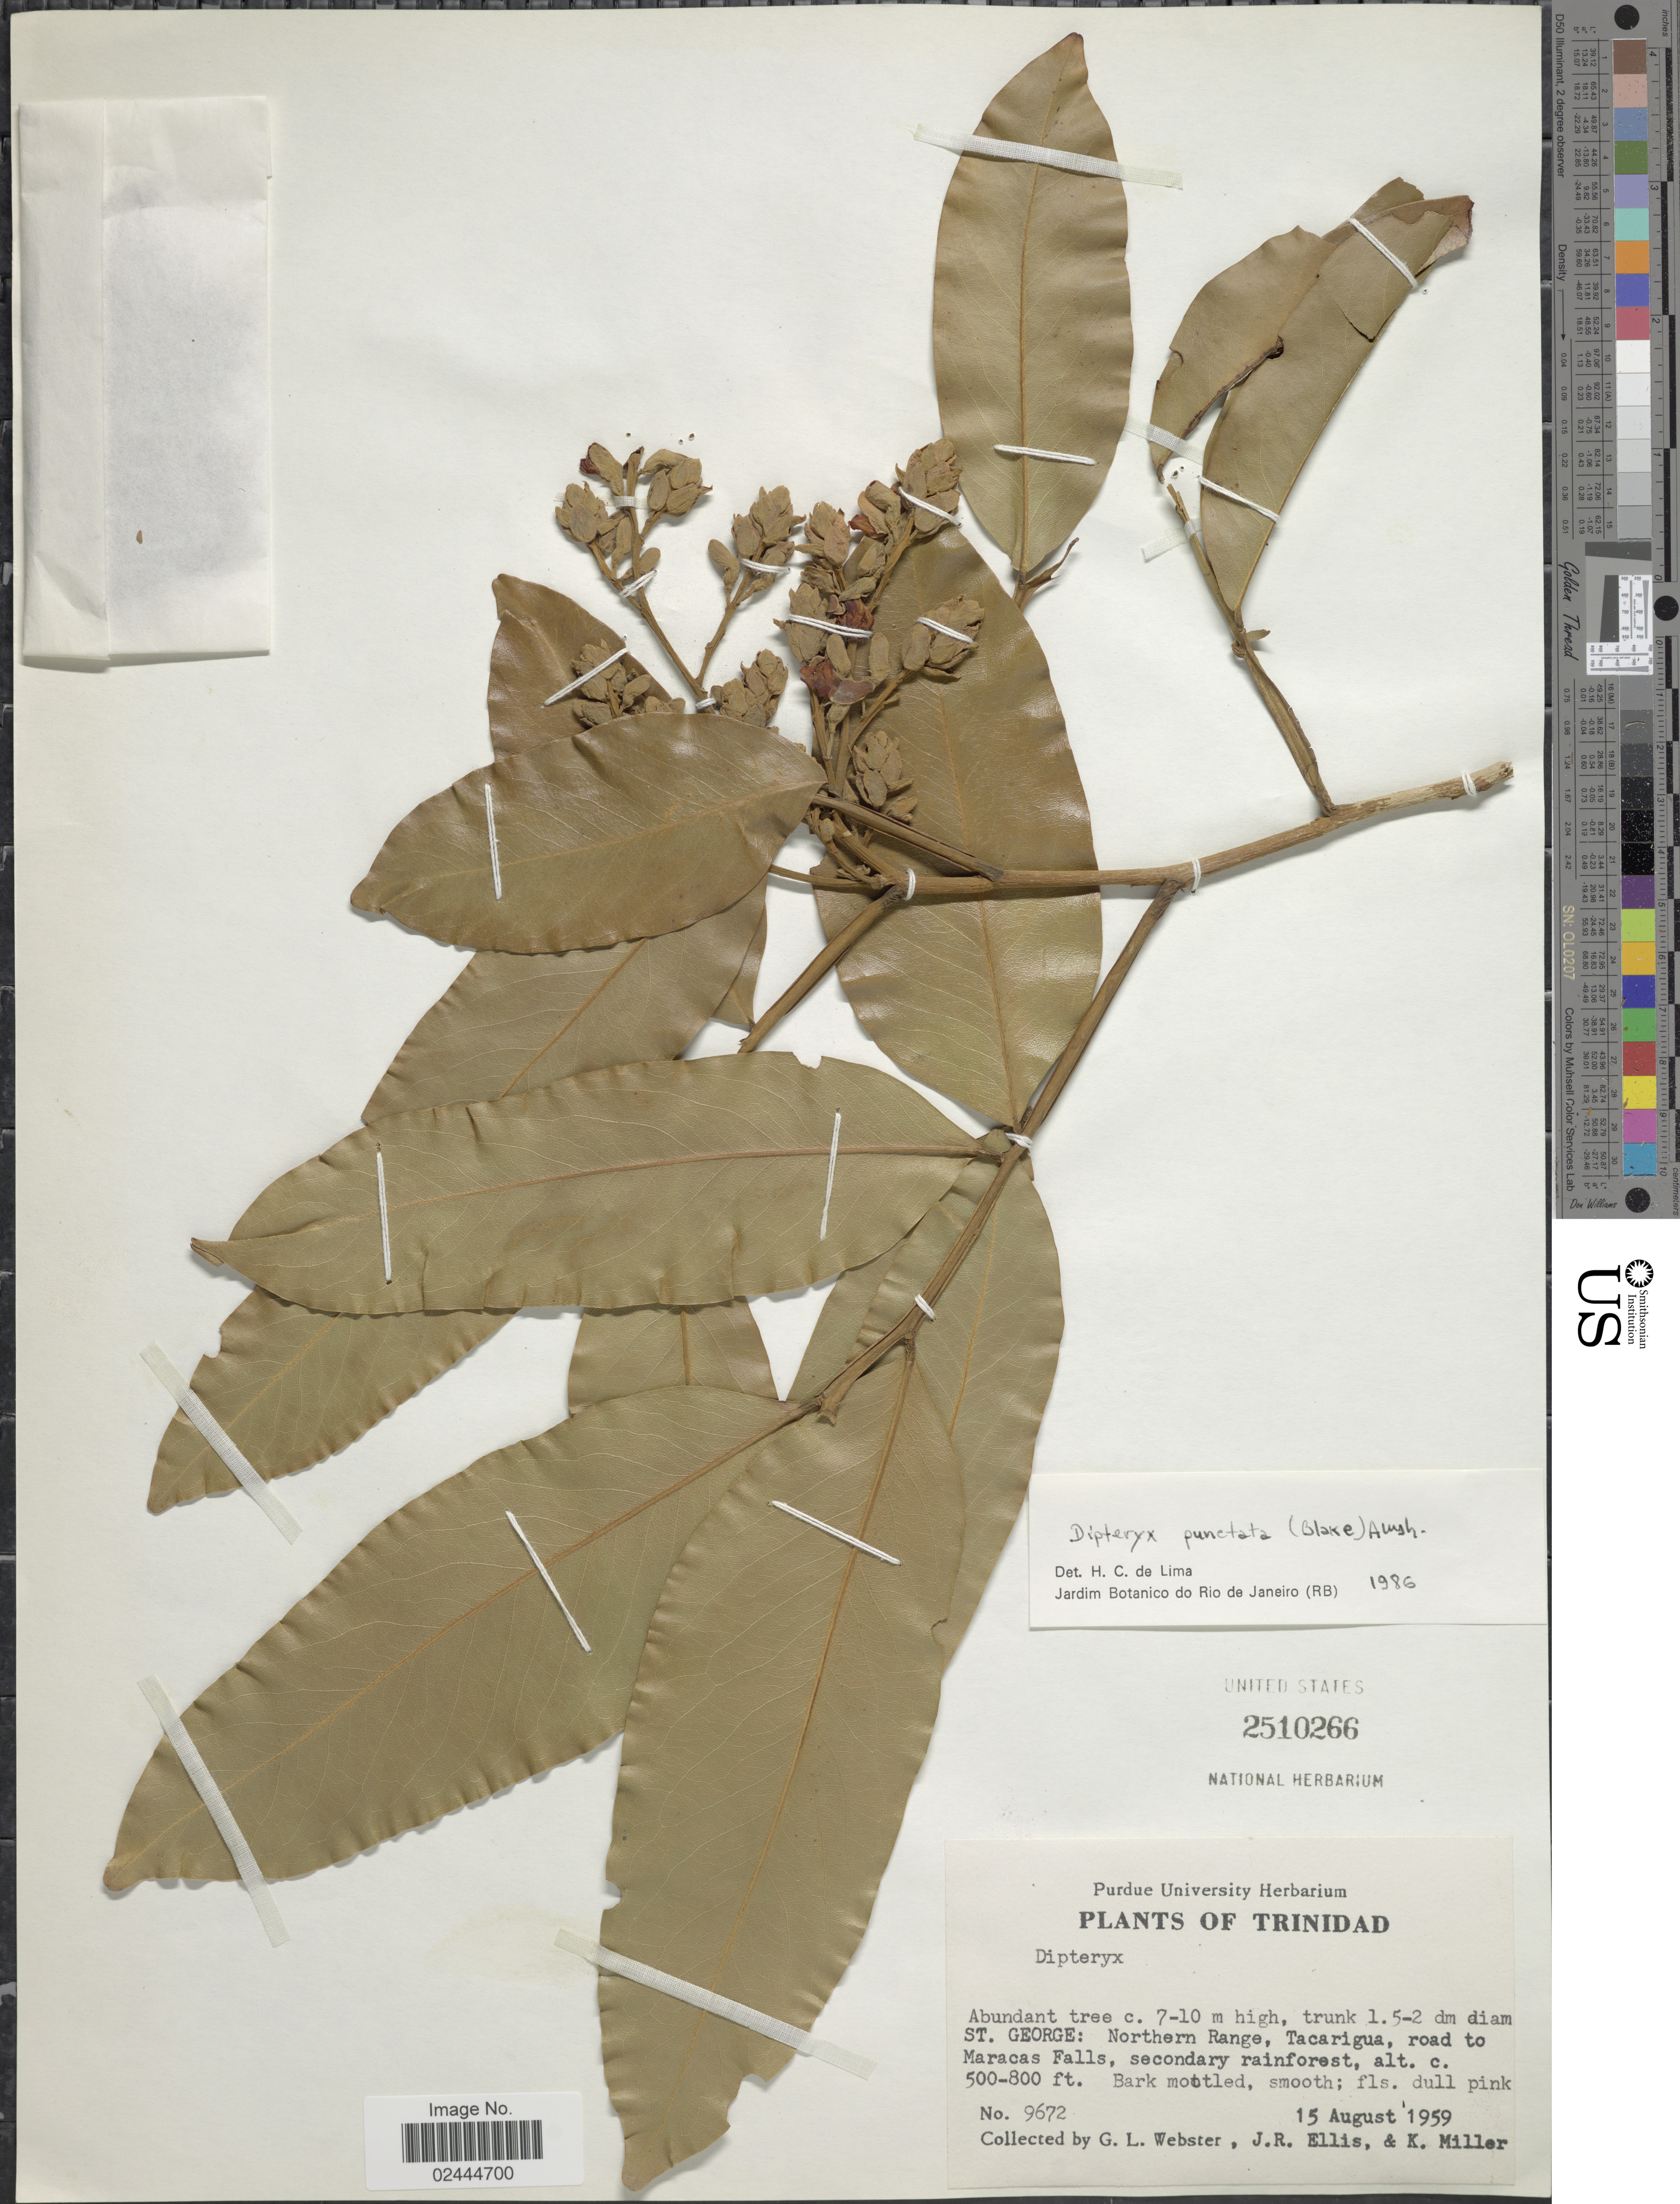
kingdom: Plantae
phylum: Tracheophyta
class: Magnoliopsida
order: Fabales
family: Fabaceae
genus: Dipteryx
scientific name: Dipteryx punctata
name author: (S.F. Blake) Amshoff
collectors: G. L. Webster, J. R. Ellis & K. Miller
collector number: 9672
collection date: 1959-08-15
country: Trinidad and Tobago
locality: Trinidad. St. George: Northern Range, Tacarigua, road to Maracas Falls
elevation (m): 152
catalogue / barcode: US 2510266